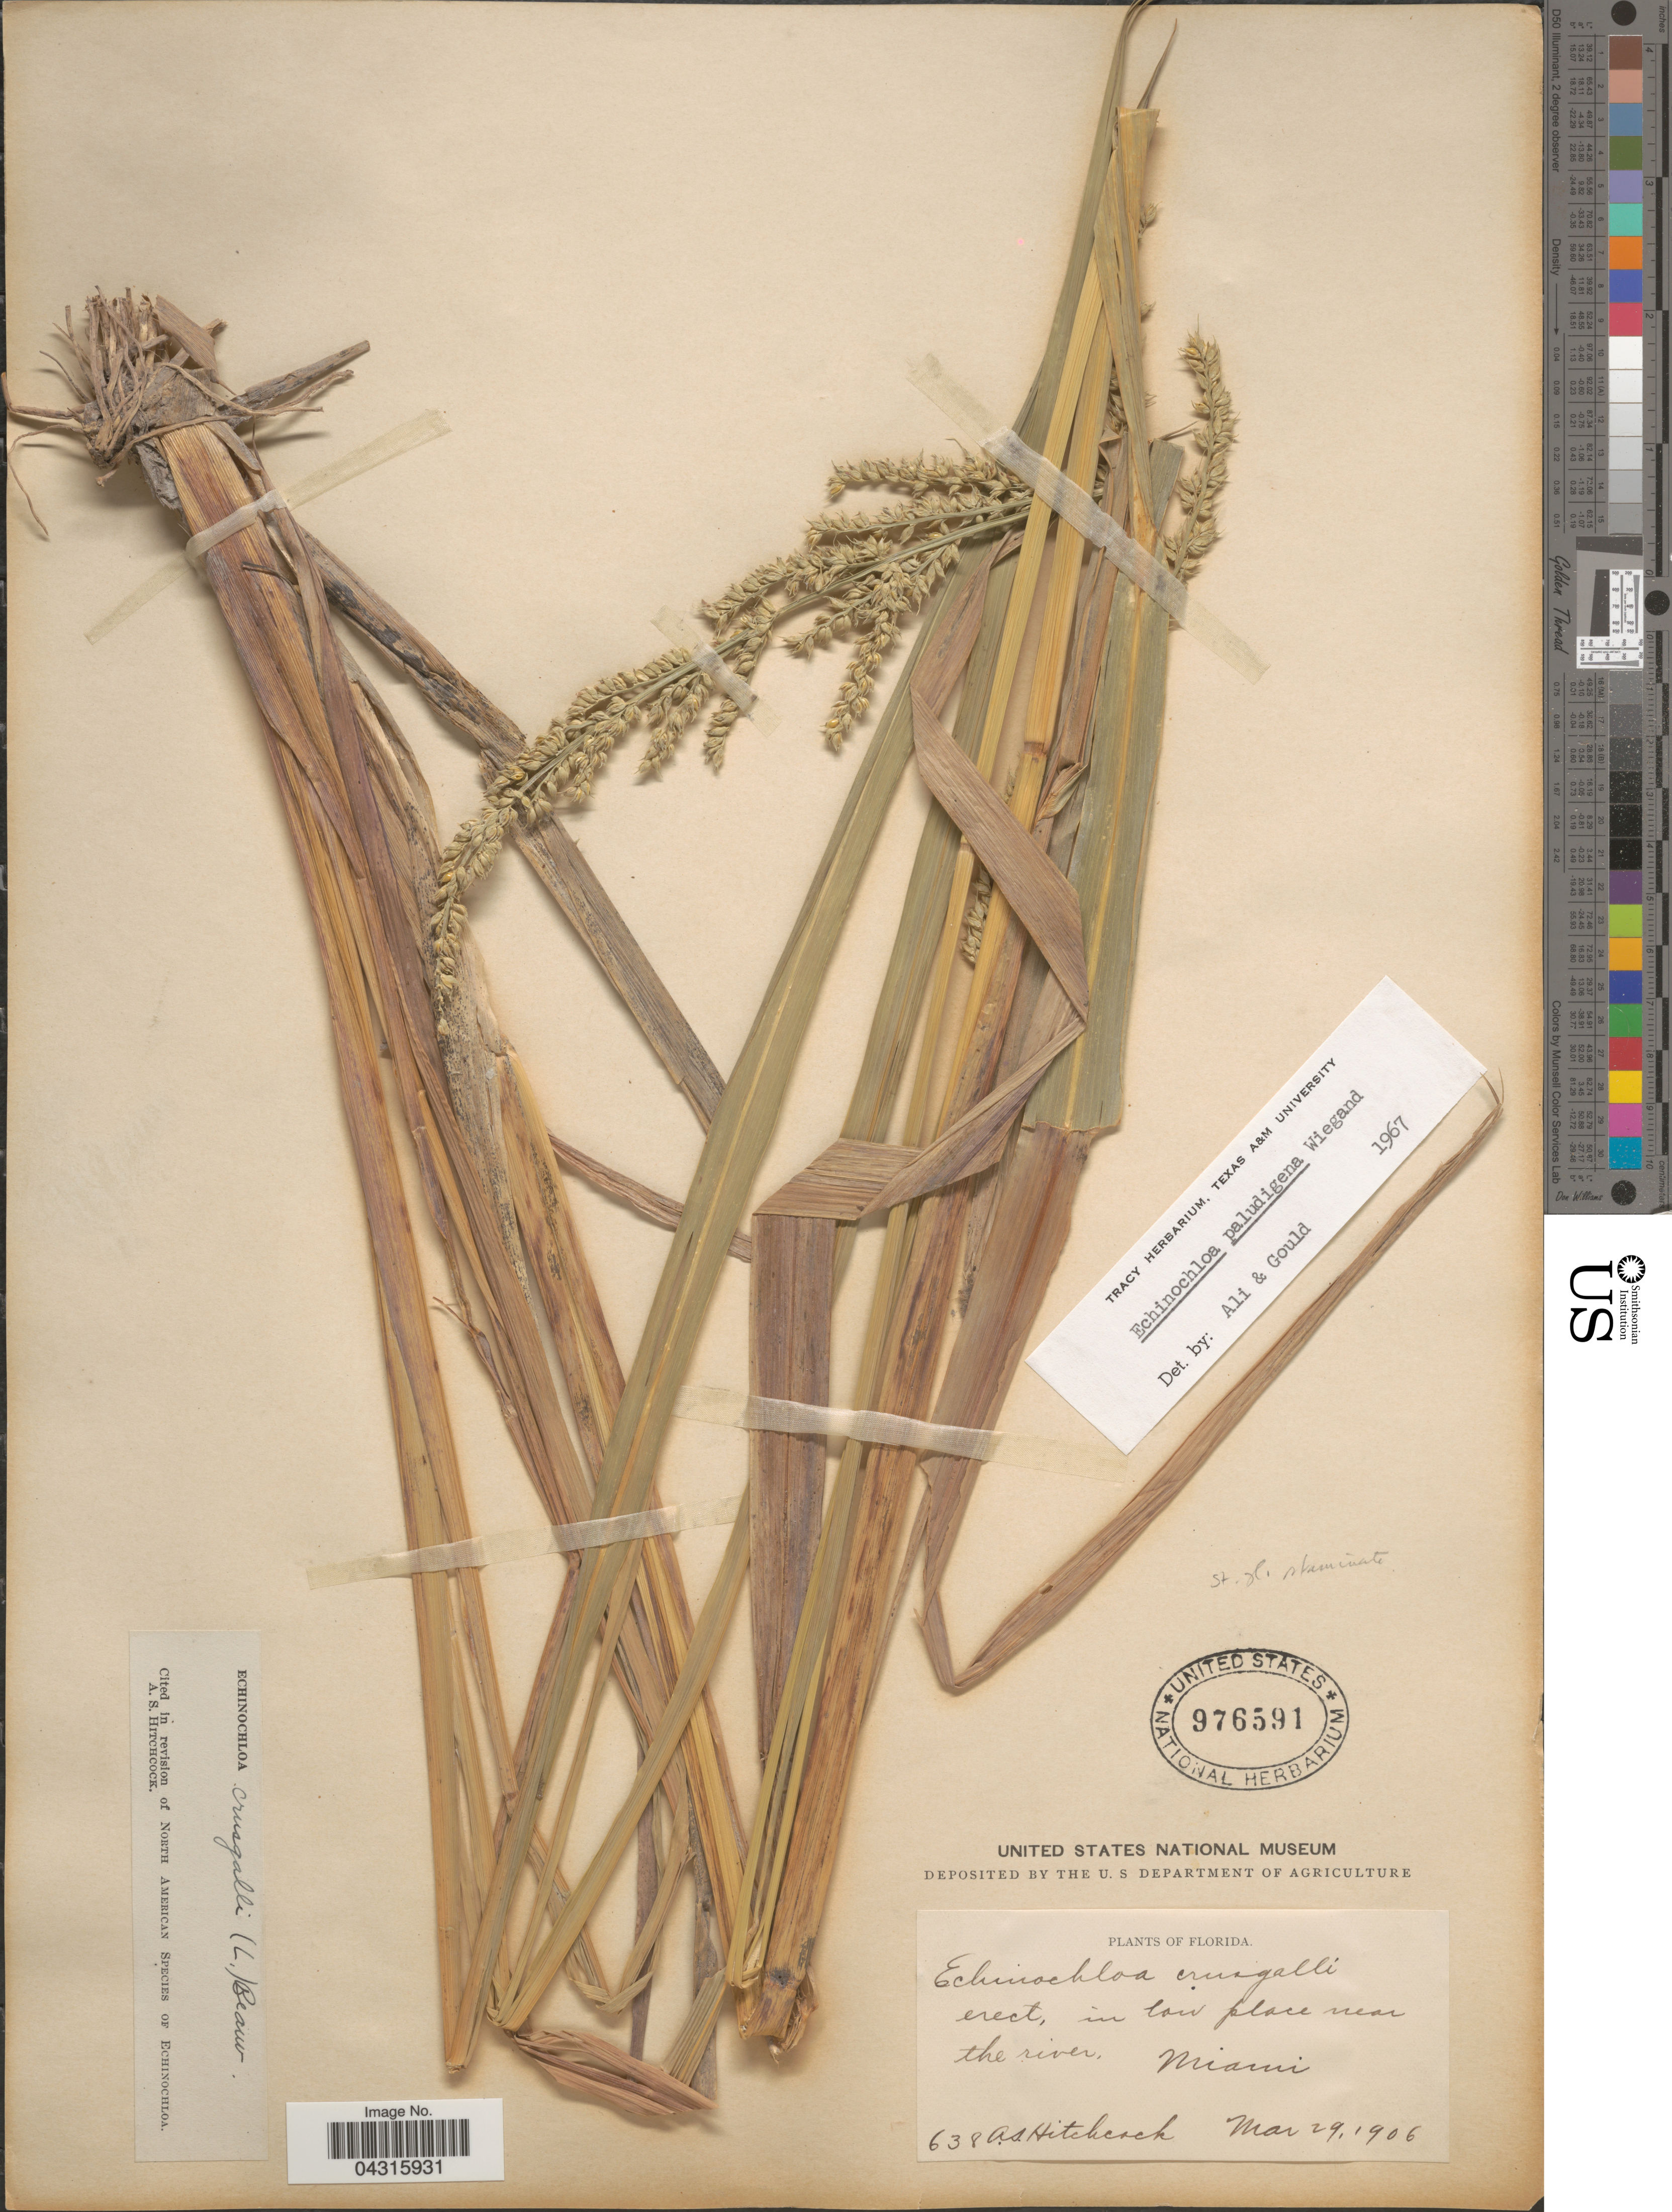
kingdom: Plantae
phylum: Tracheophyta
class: Liliopsida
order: Poales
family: Poaceae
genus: Echinochloa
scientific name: Echinochloa paludigena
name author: Wiegand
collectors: A. S. Hitchcock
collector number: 638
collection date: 1906-03-29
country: United States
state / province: Florida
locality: In low place near the river. Miami.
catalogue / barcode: US 976591